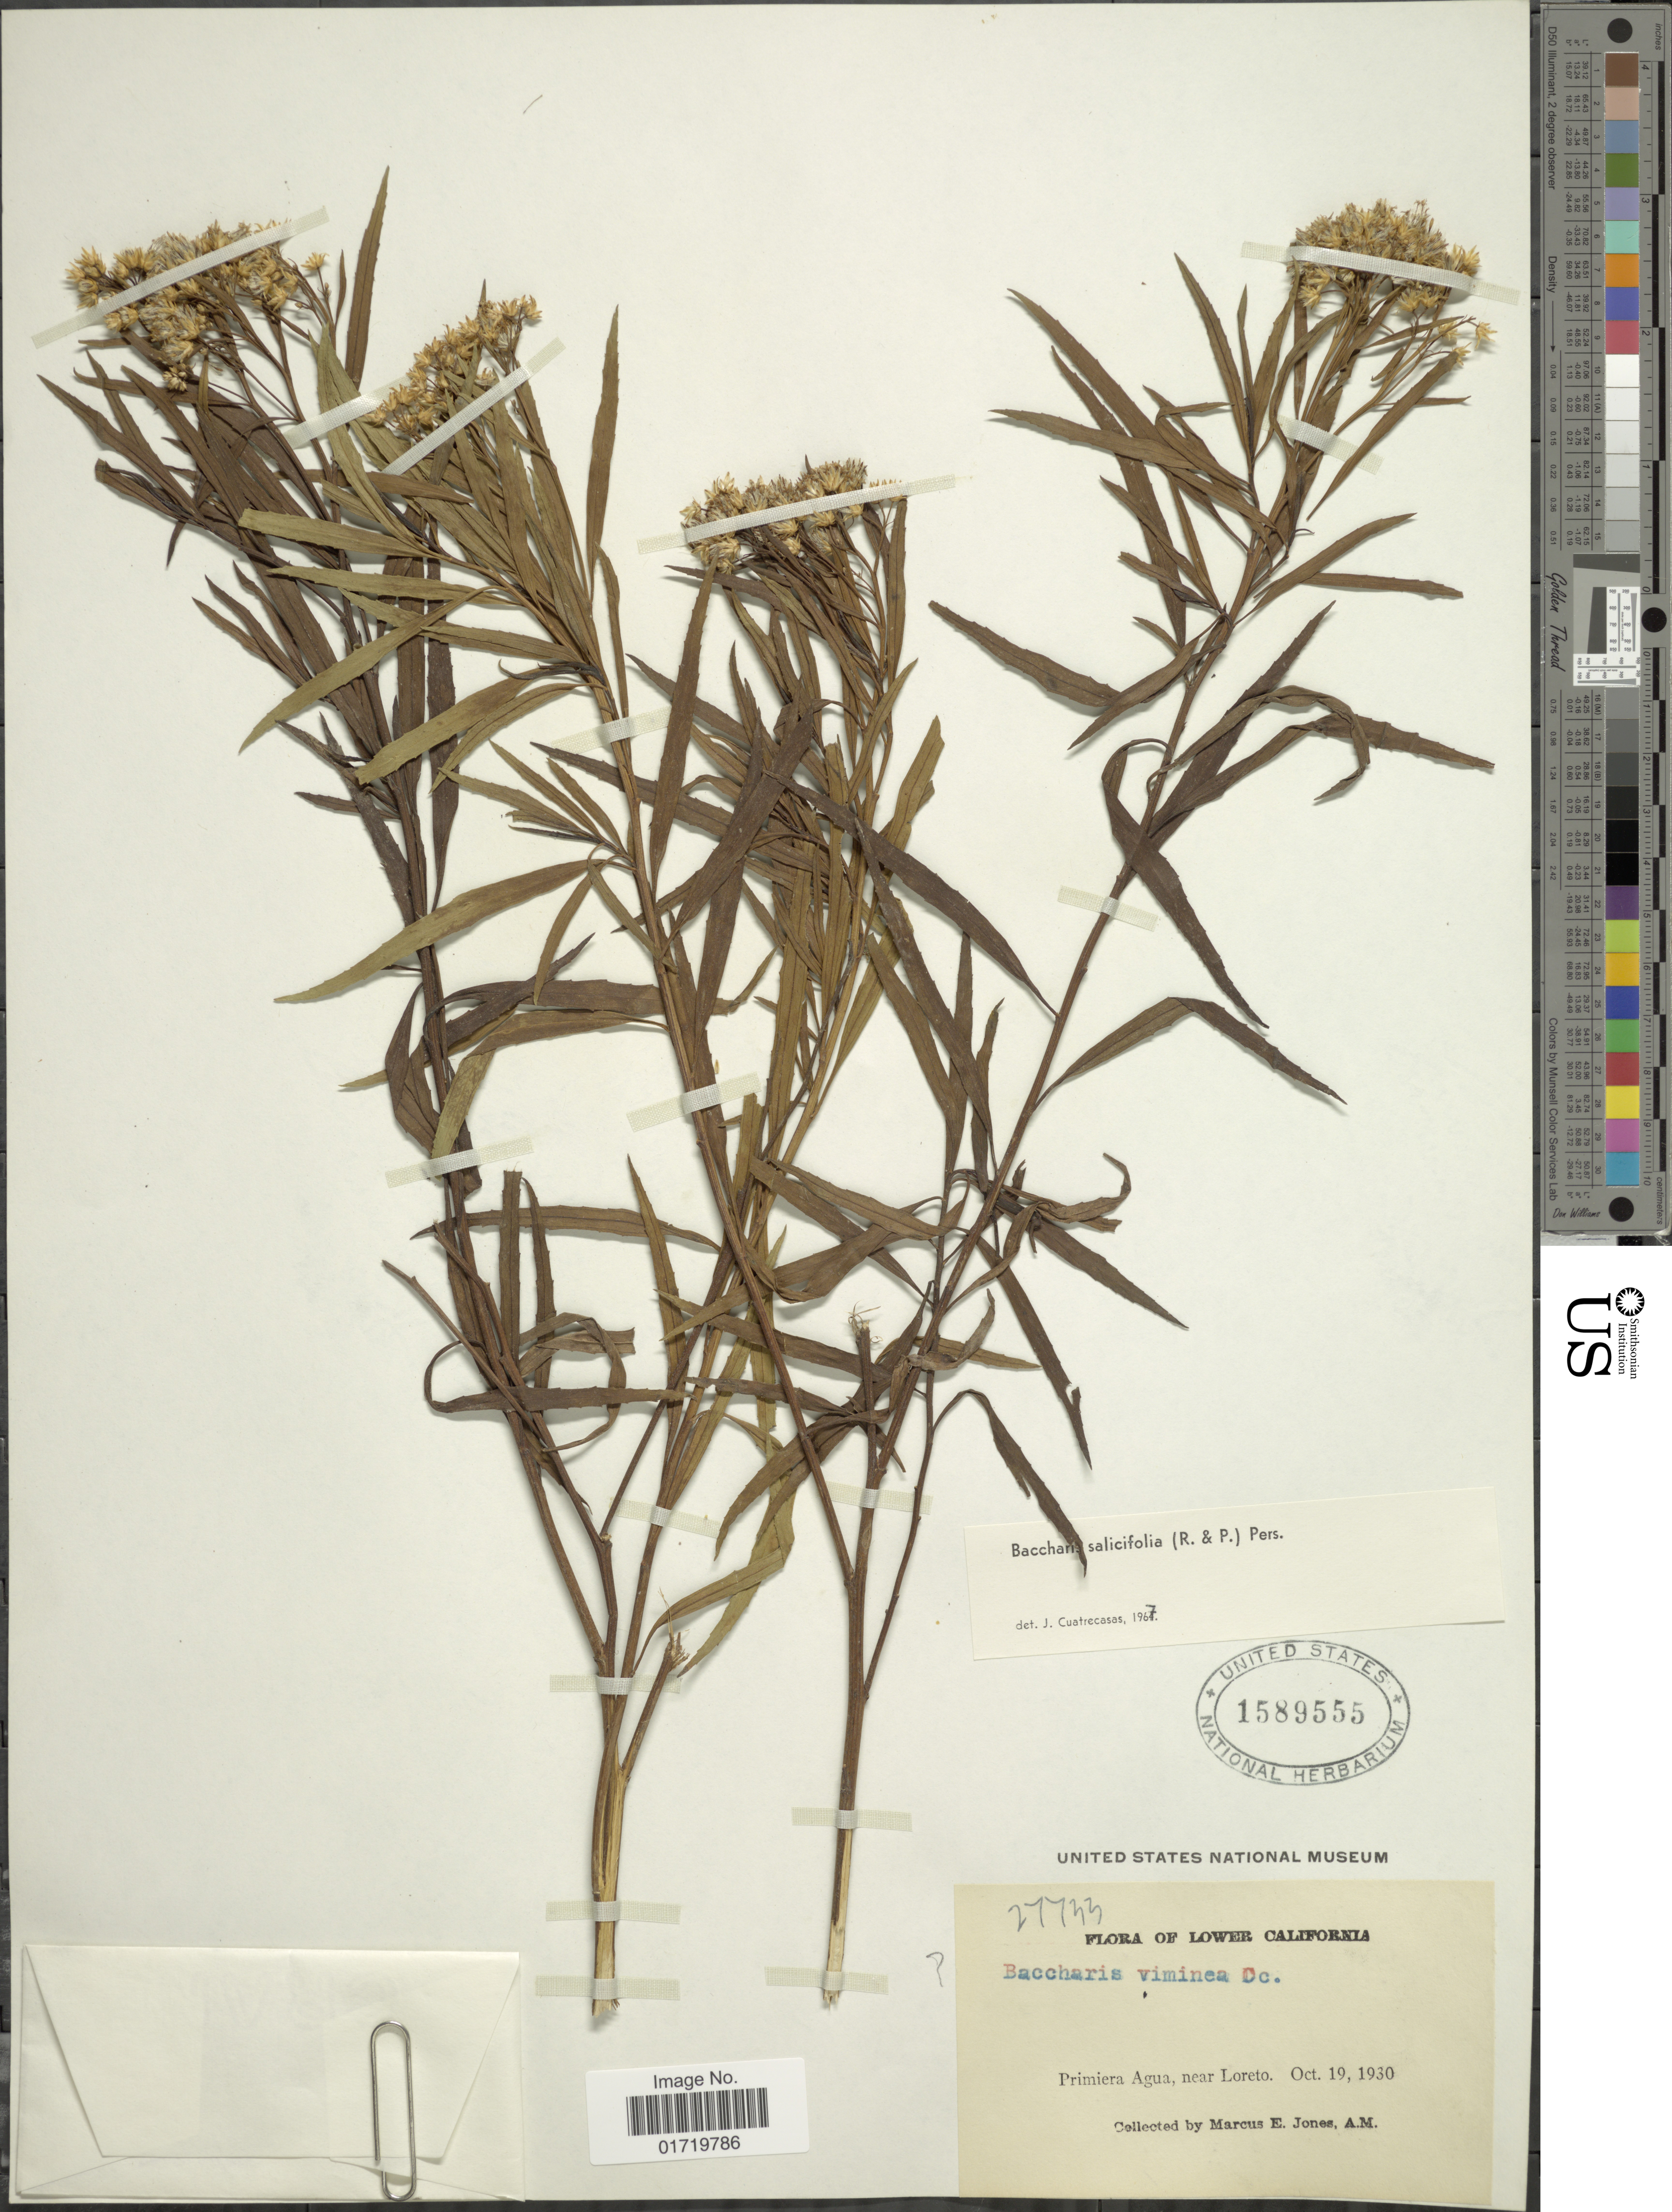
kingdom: Plantae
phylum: Tracheophyta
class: Magnoliopsida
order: Asterales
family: Asteraceae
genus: Baccharis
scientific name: Baccharis salicifolia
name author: (Ruiz & Pav.) Pers.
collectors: M. E. Jones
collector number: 27733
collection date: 1930-10-19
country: Mexico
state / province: Baja California Sur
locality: Lower California, Primiera Agua, near Loreto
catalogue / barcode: US 1589555